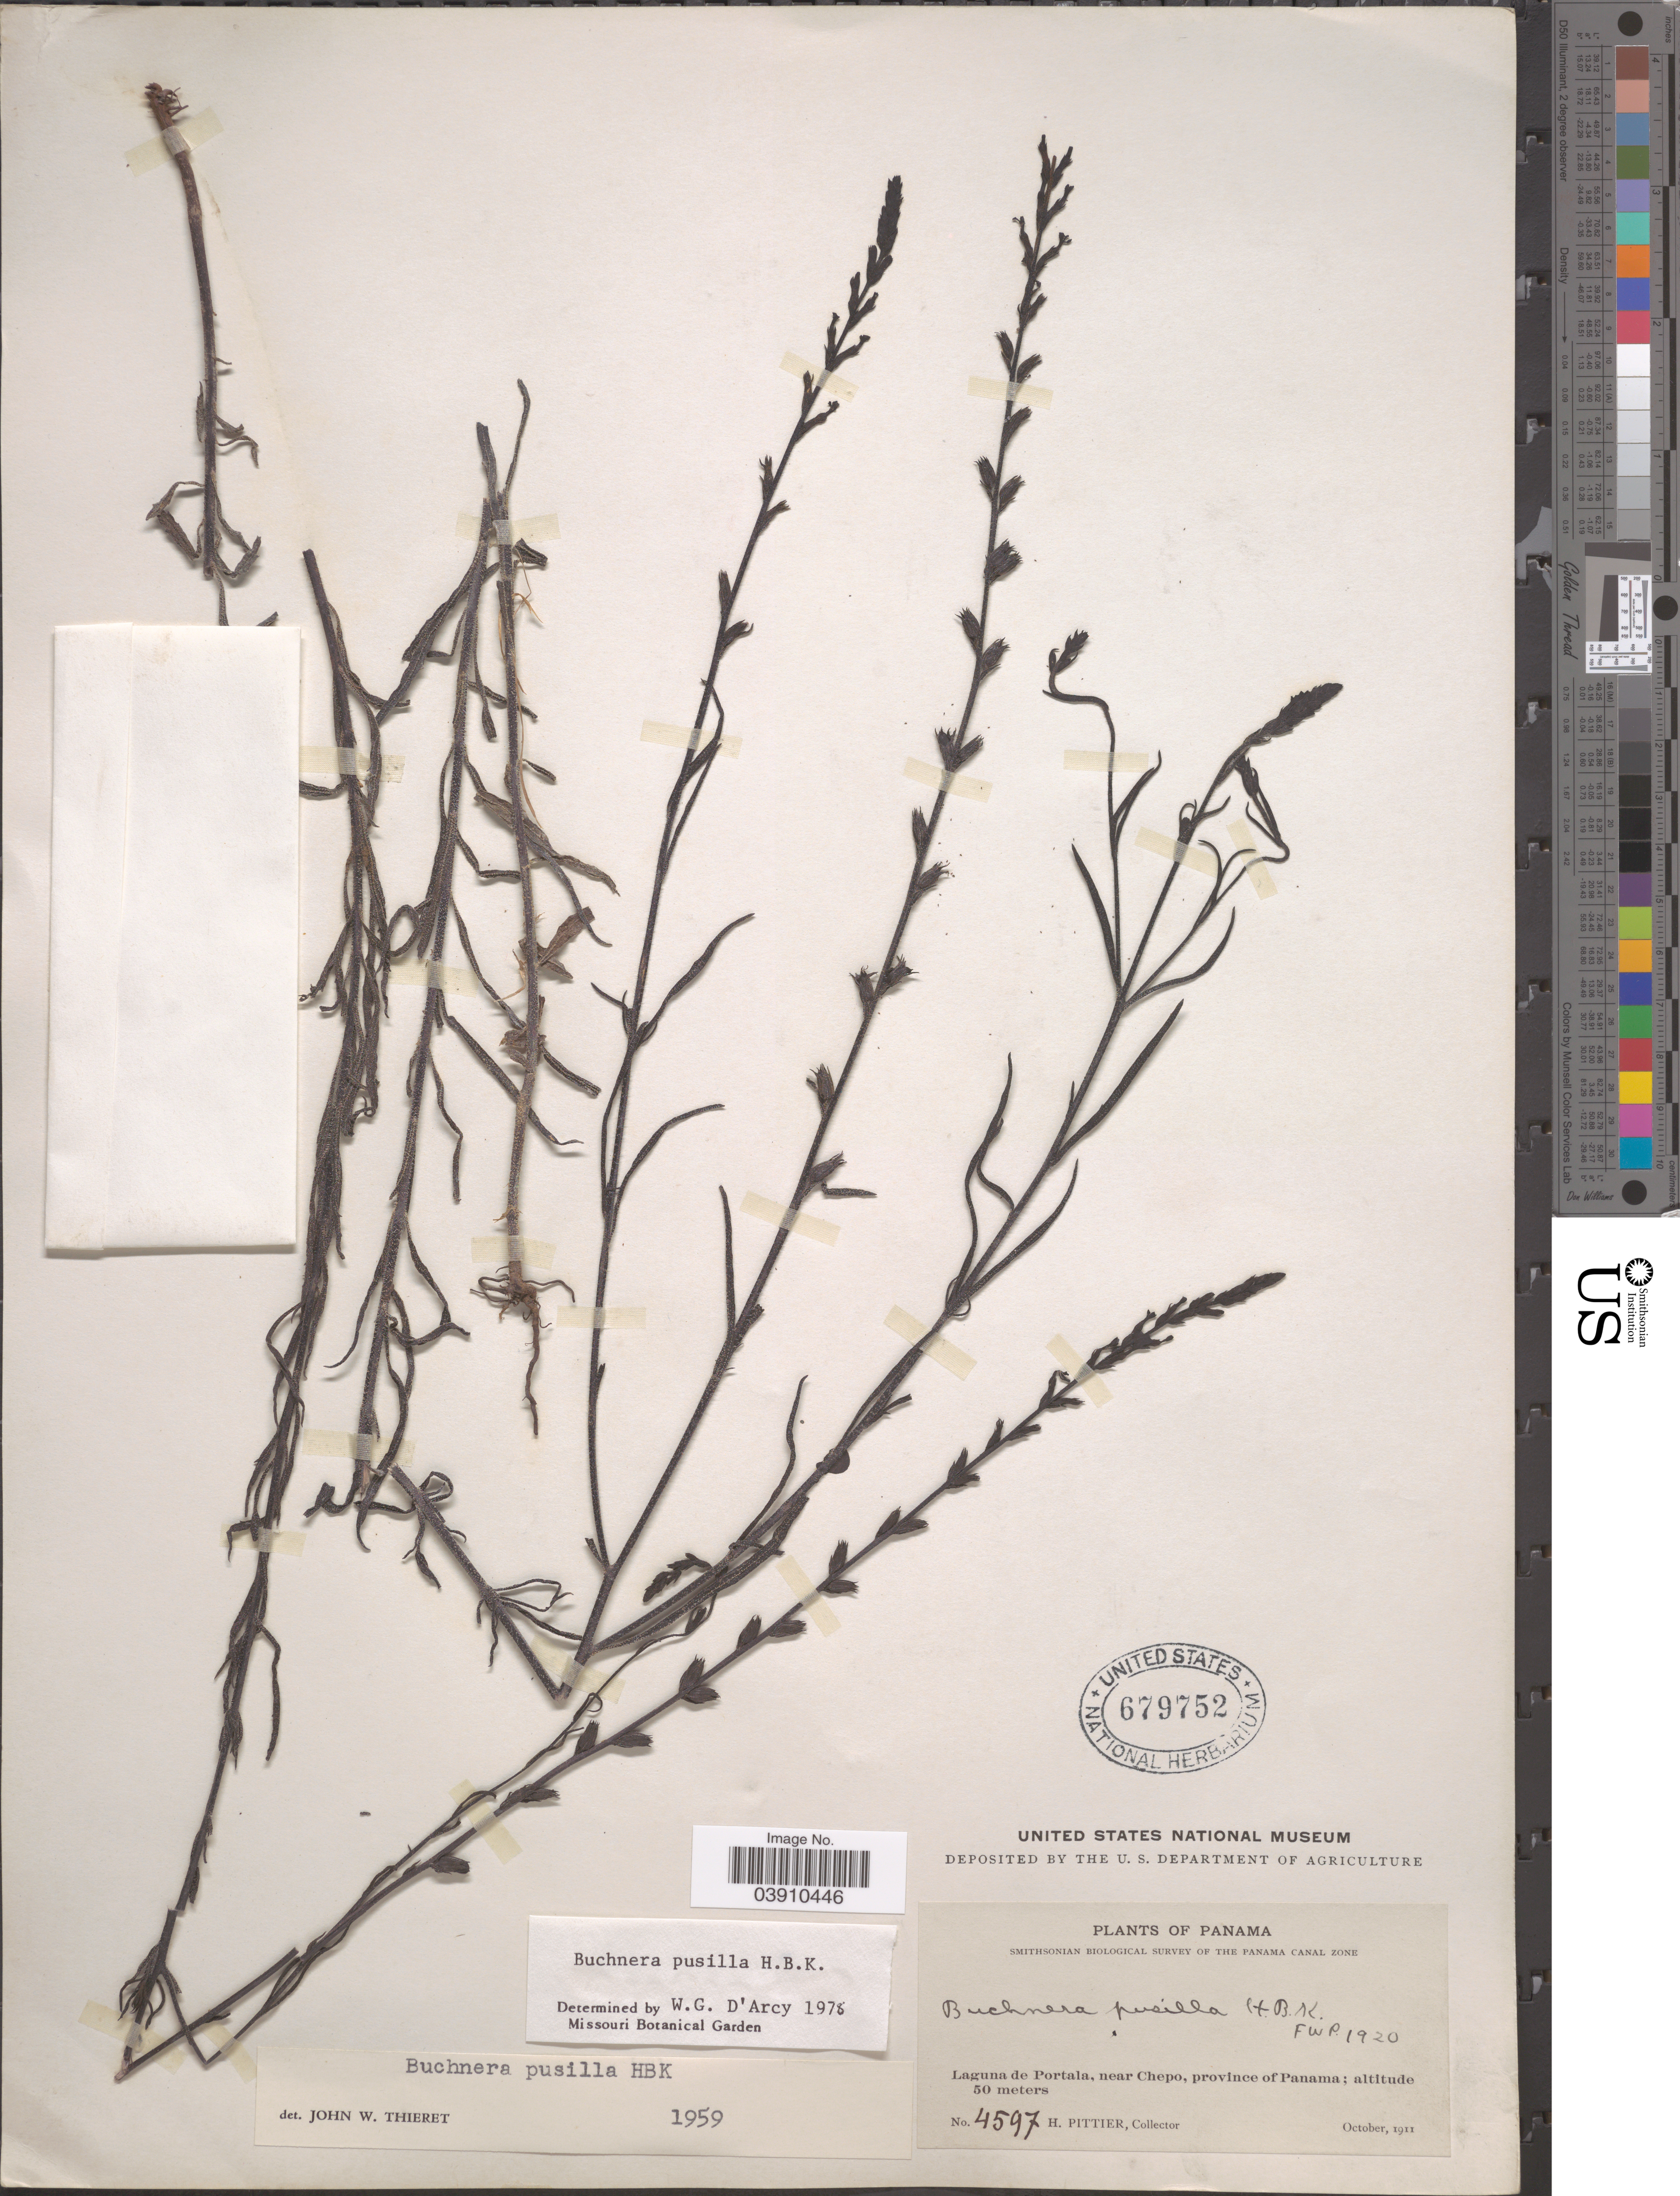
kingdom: Plantae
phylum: Tracheophyta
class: Magnoliopsida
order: Lamiales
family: Orobanchaceae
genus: Buchnera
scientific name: Buchnera pusilla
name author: Kunth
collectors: H. F. Pittier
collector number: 4597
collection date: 1911-10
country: Panama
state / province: Panamá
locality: Panam Canal Zone. Laguna de Portala, near Chepo.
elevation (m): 50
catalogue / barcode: US 679752